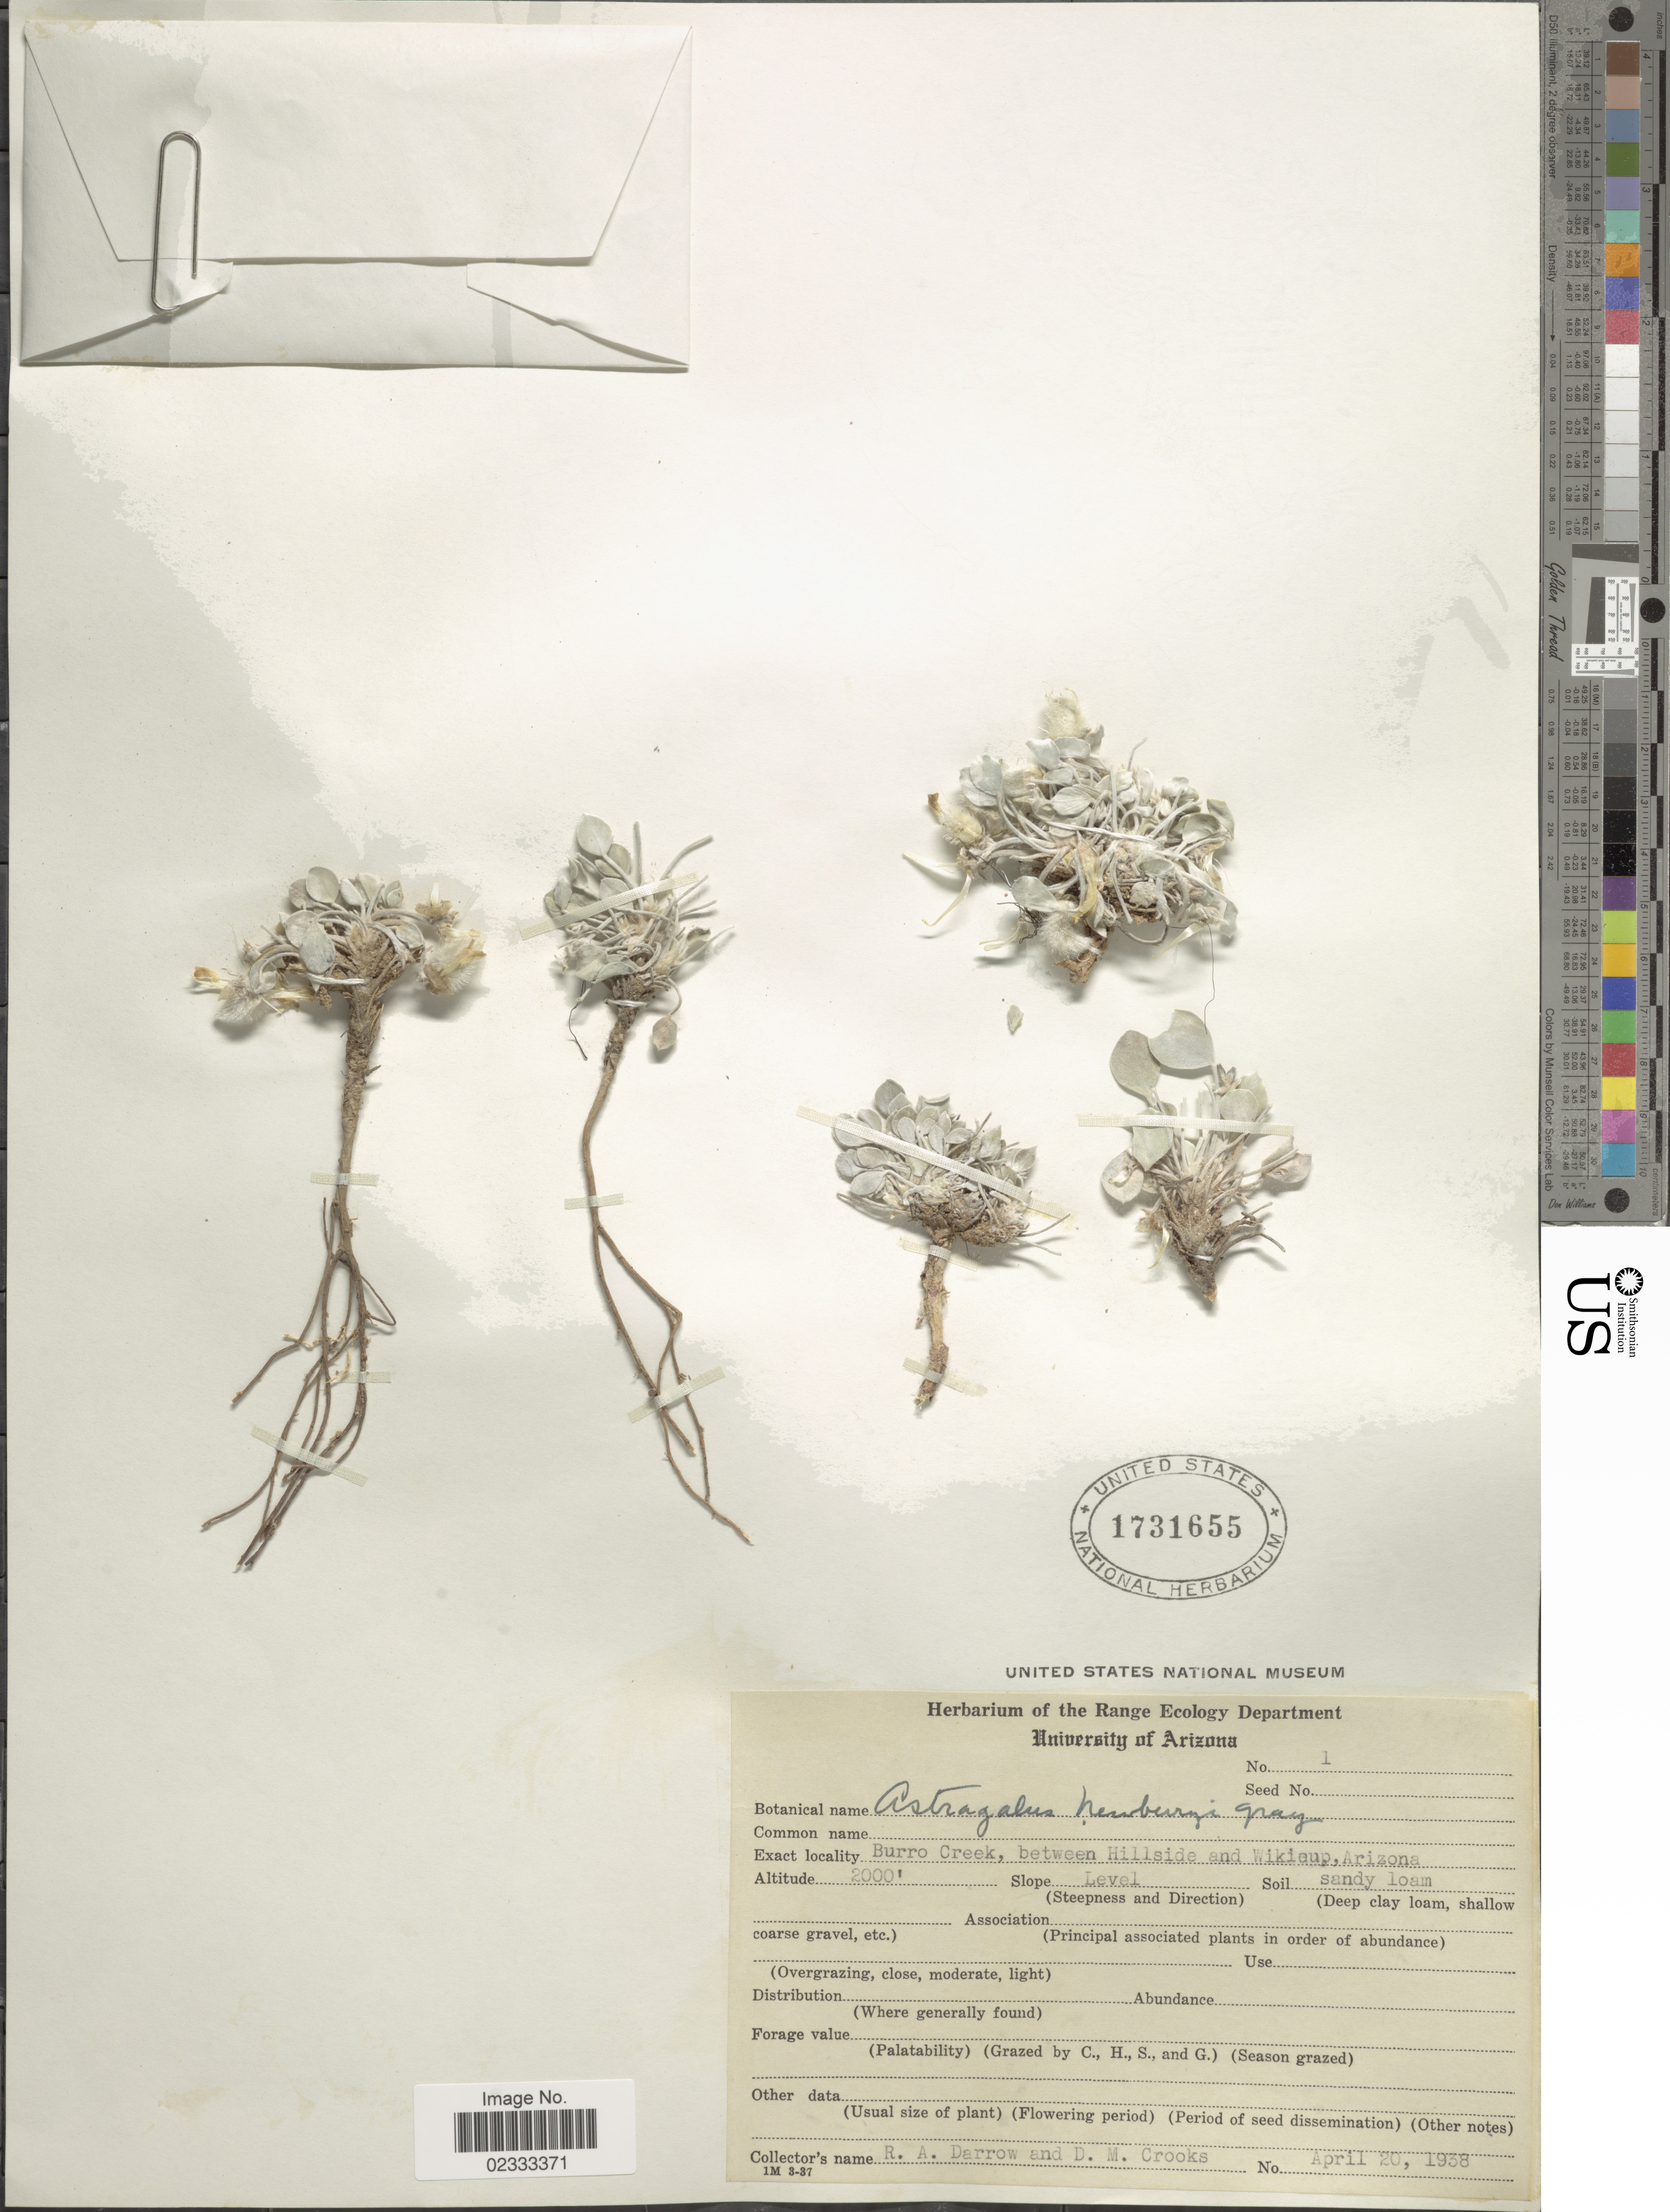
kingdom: Plantae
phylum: Tracheophyta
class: Magnoliopsida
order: Fabales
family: Fabaceae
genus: Astragalus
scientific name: Astragalus newberryi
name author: A. Gray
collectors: R. A. Darrow & D. Crooks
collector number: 1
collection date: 1938-04-20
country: United States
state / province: Arizona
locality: Burro Creek, between Hillside and Wikiaup, sandy loam.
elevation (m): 610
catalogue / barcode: US 1731655